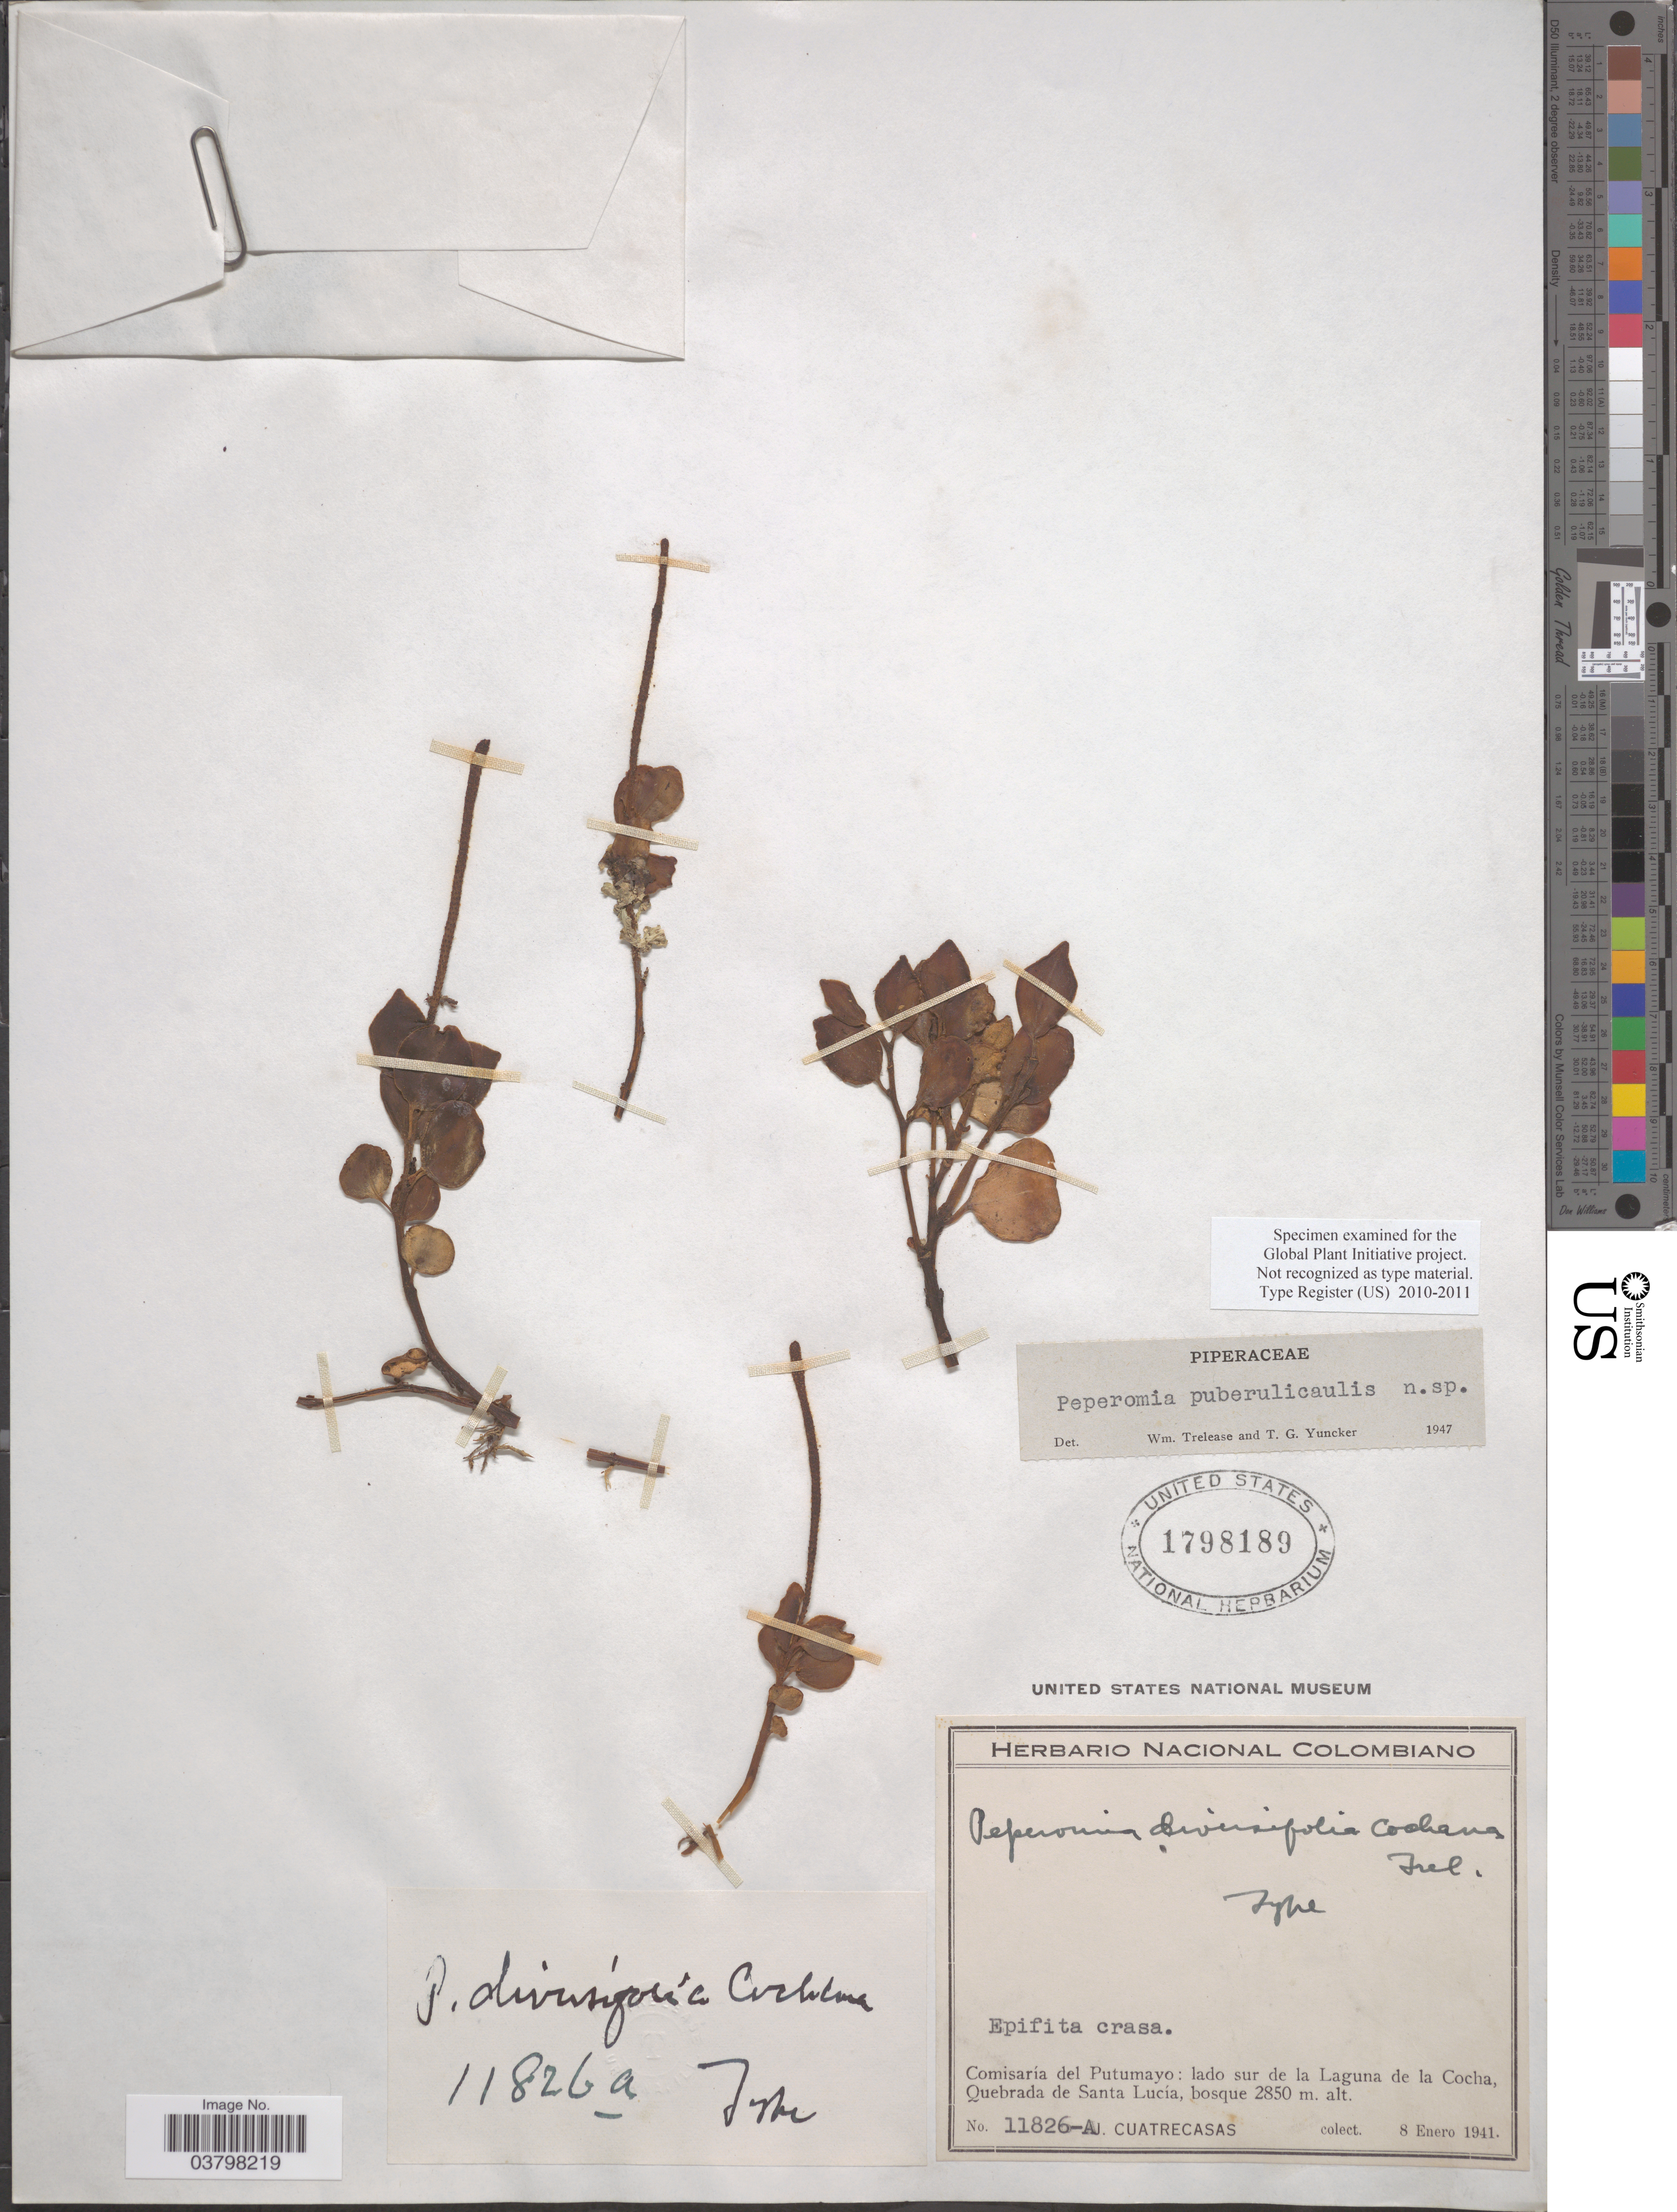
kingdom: Plantae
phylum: Tracheophyta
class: Magnoliopsida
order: Piperales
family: Piperaceae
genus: Peperomia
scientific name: Peperomia puberulicaulis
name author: Trel. & Yunck.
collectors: J. Cuatrecasas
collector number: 11826-A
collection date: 1941-01-08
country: Colombia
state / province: Putumayo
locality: Comisaría del Putumayo: lado sur de la Laguna de la Cocha, Quebrada de Santa Lucía.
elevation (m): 2850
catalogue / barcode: US 1798189